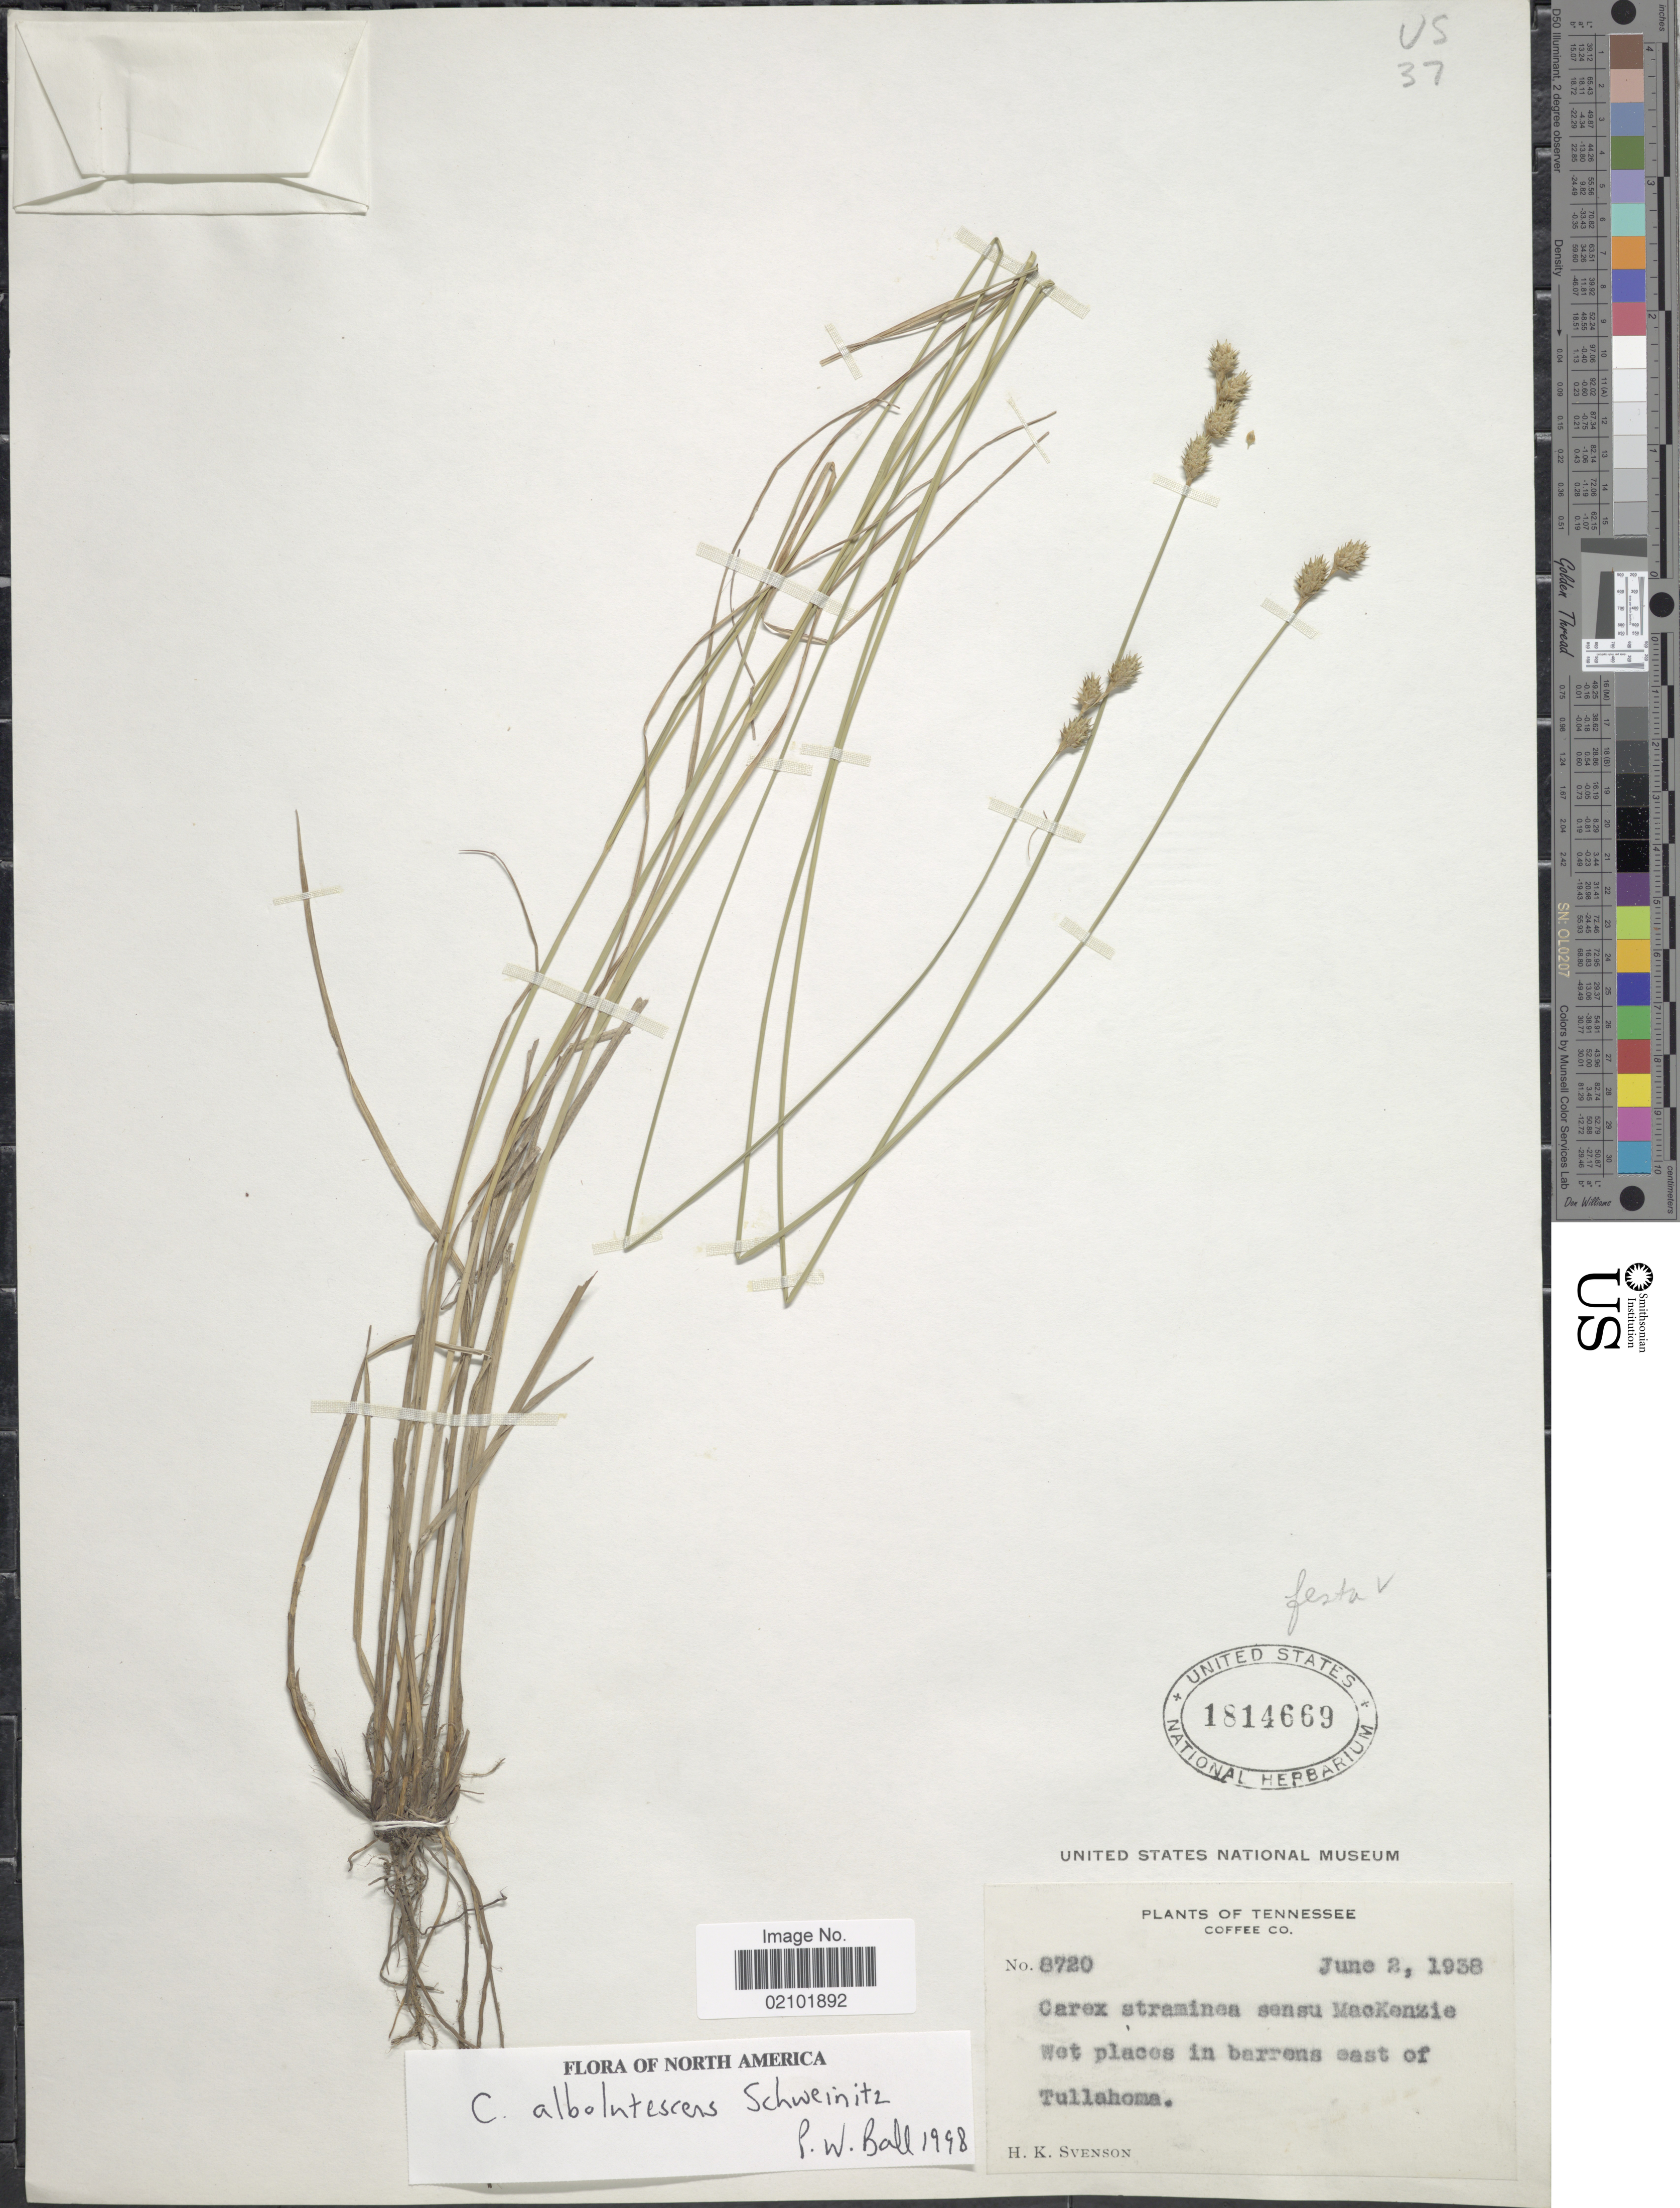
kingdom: Plantae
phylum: Tracheophyta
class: Liliopsida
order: Poales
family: Cyperaceae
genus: Carex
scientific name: Carex albolutescens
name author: Schwein.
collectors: H. K. Svenson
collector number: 8720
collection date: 1938-06-02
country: United States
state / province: Tennessee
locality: Coffee Co. east of Tullahoma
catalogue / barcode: US 1814669